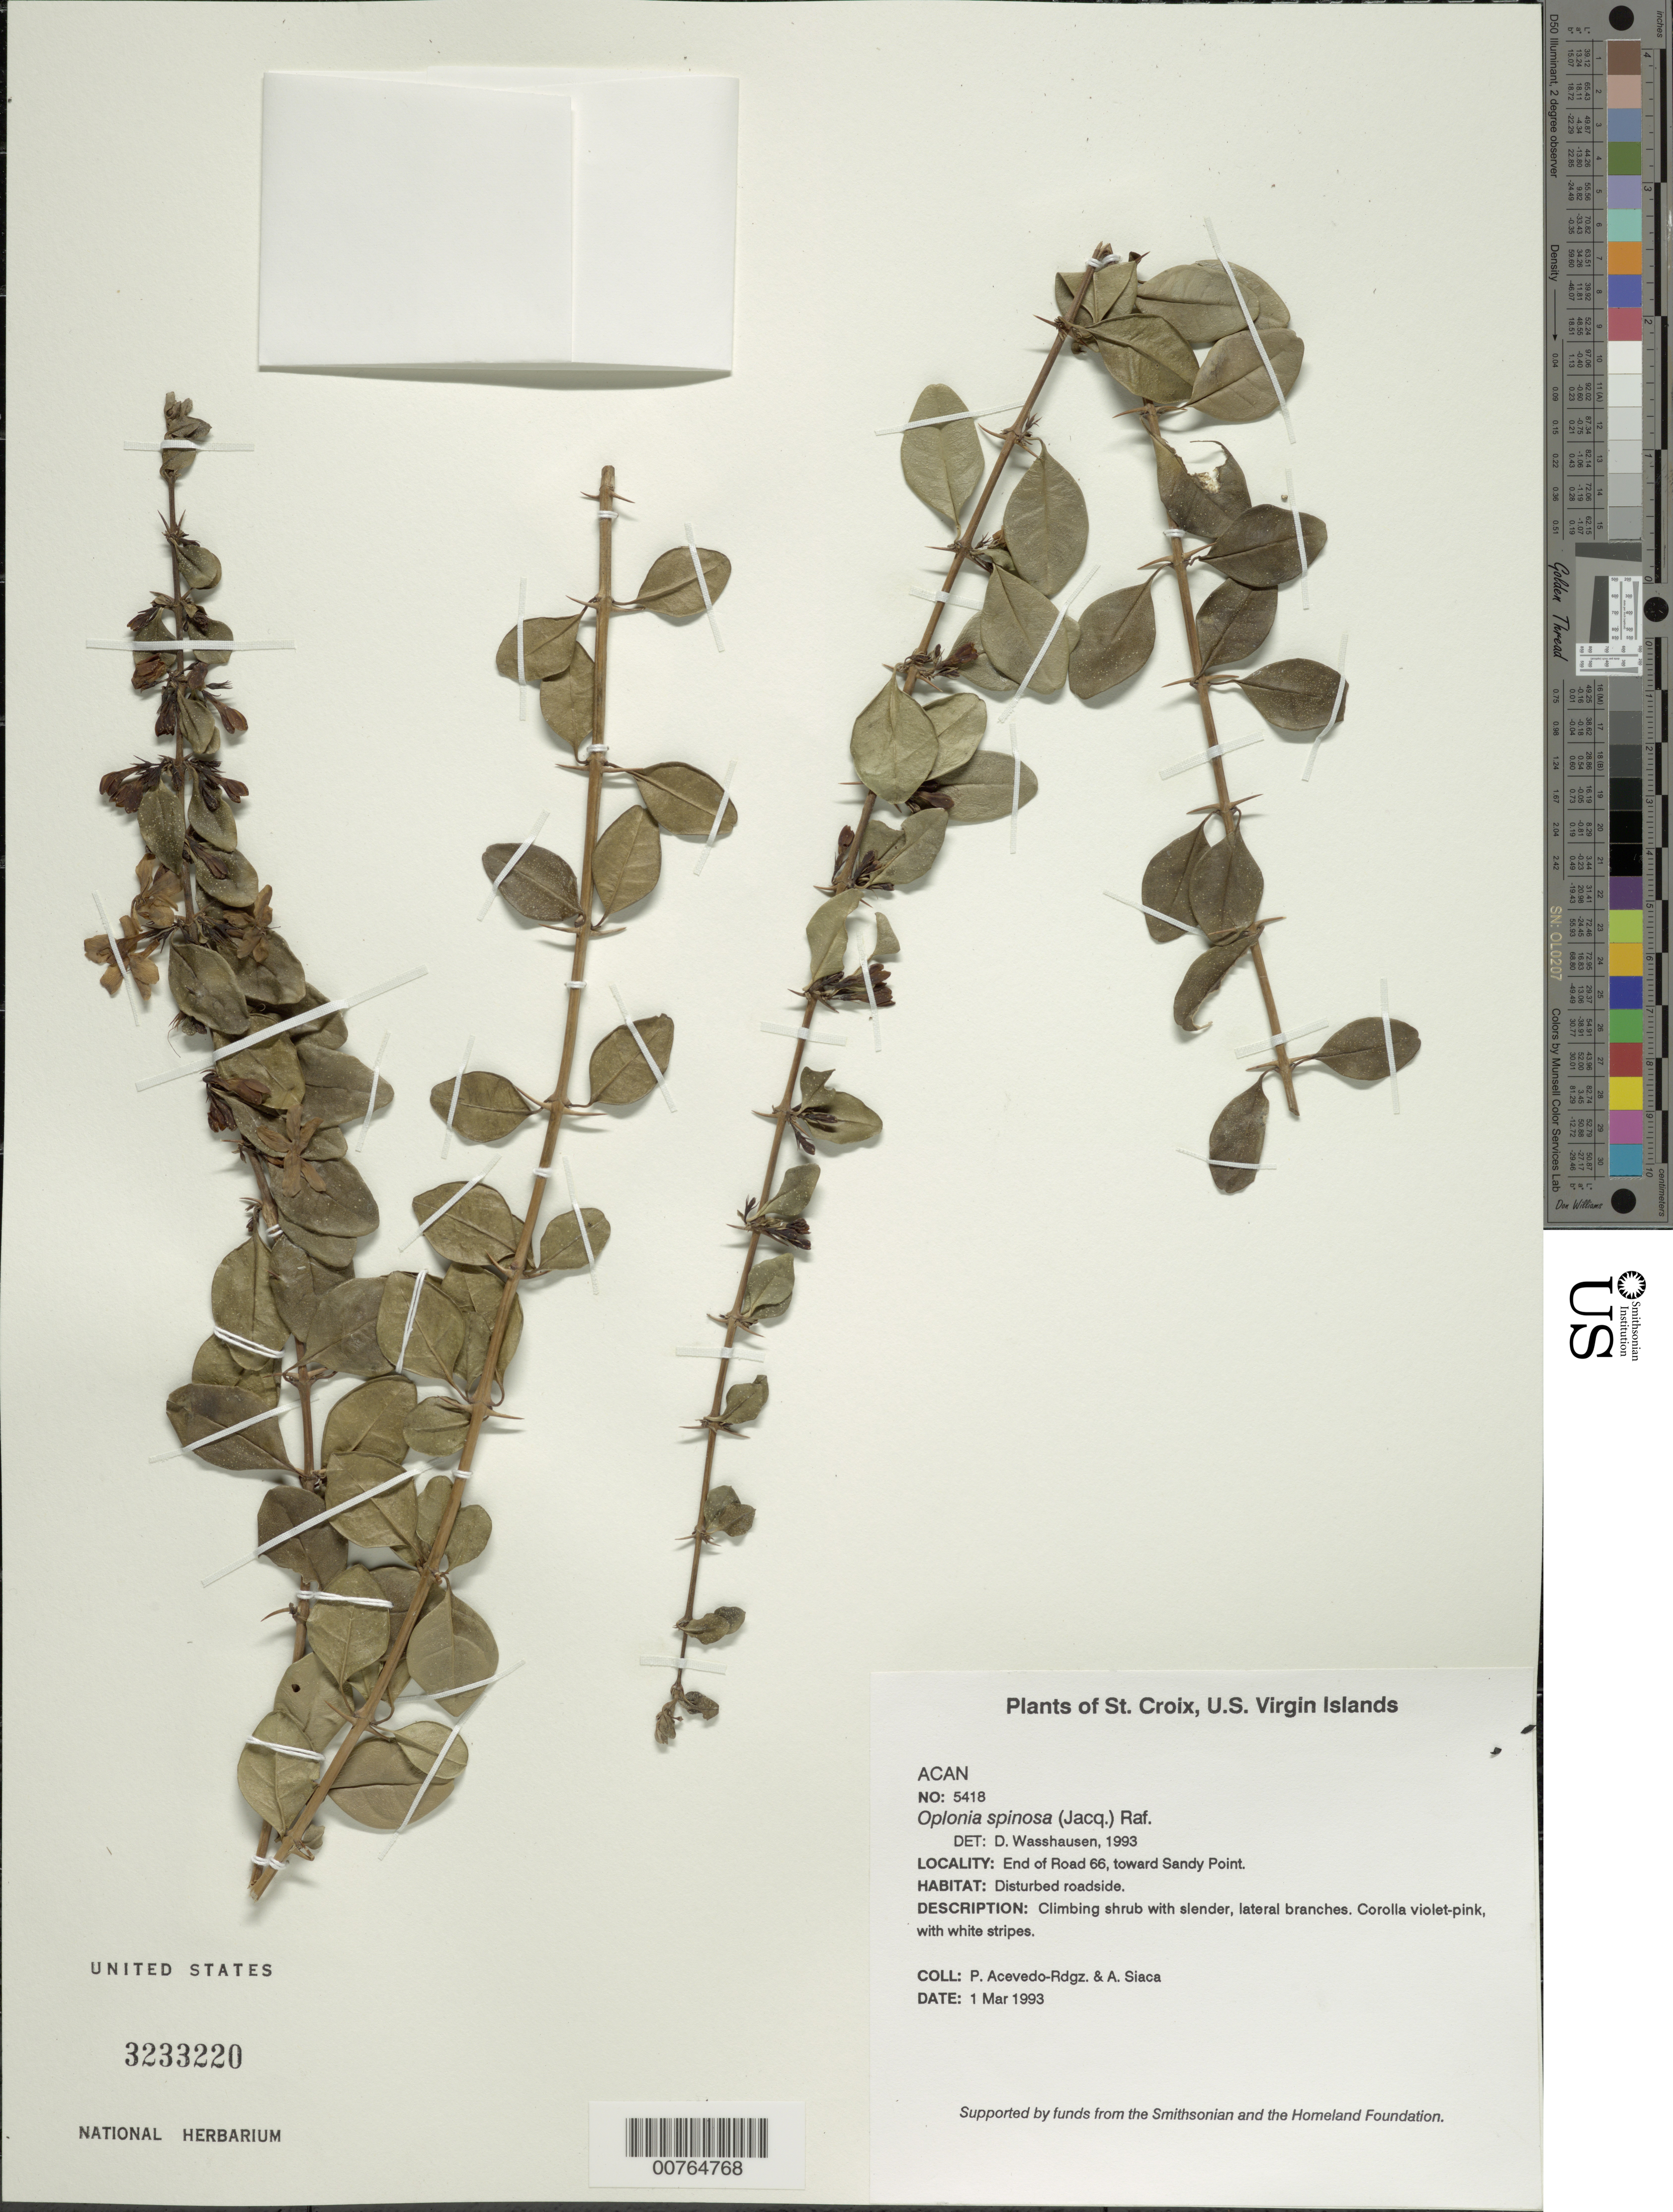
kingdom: Plantae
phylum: Tracheophyta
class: Magnoliopsida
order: Lamiales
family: Acanthaceae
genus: Oplonia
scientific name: Oplonia spinosa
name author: Raf.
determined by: Wasshausen, Dieter C., (BOT), Smithsonian Institution - National Museum of Natural History (UNITED STATES)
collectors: P. Acevedo-Rodr. & A. Siaca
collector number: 5418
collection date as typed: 01 Mar 1993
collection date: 1993-03-01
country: U.S. Virgin Islands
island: St. Croix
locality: End of Road 66, toward Sandy Point.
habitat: Disturbed roadside.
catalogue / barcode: US 3233220